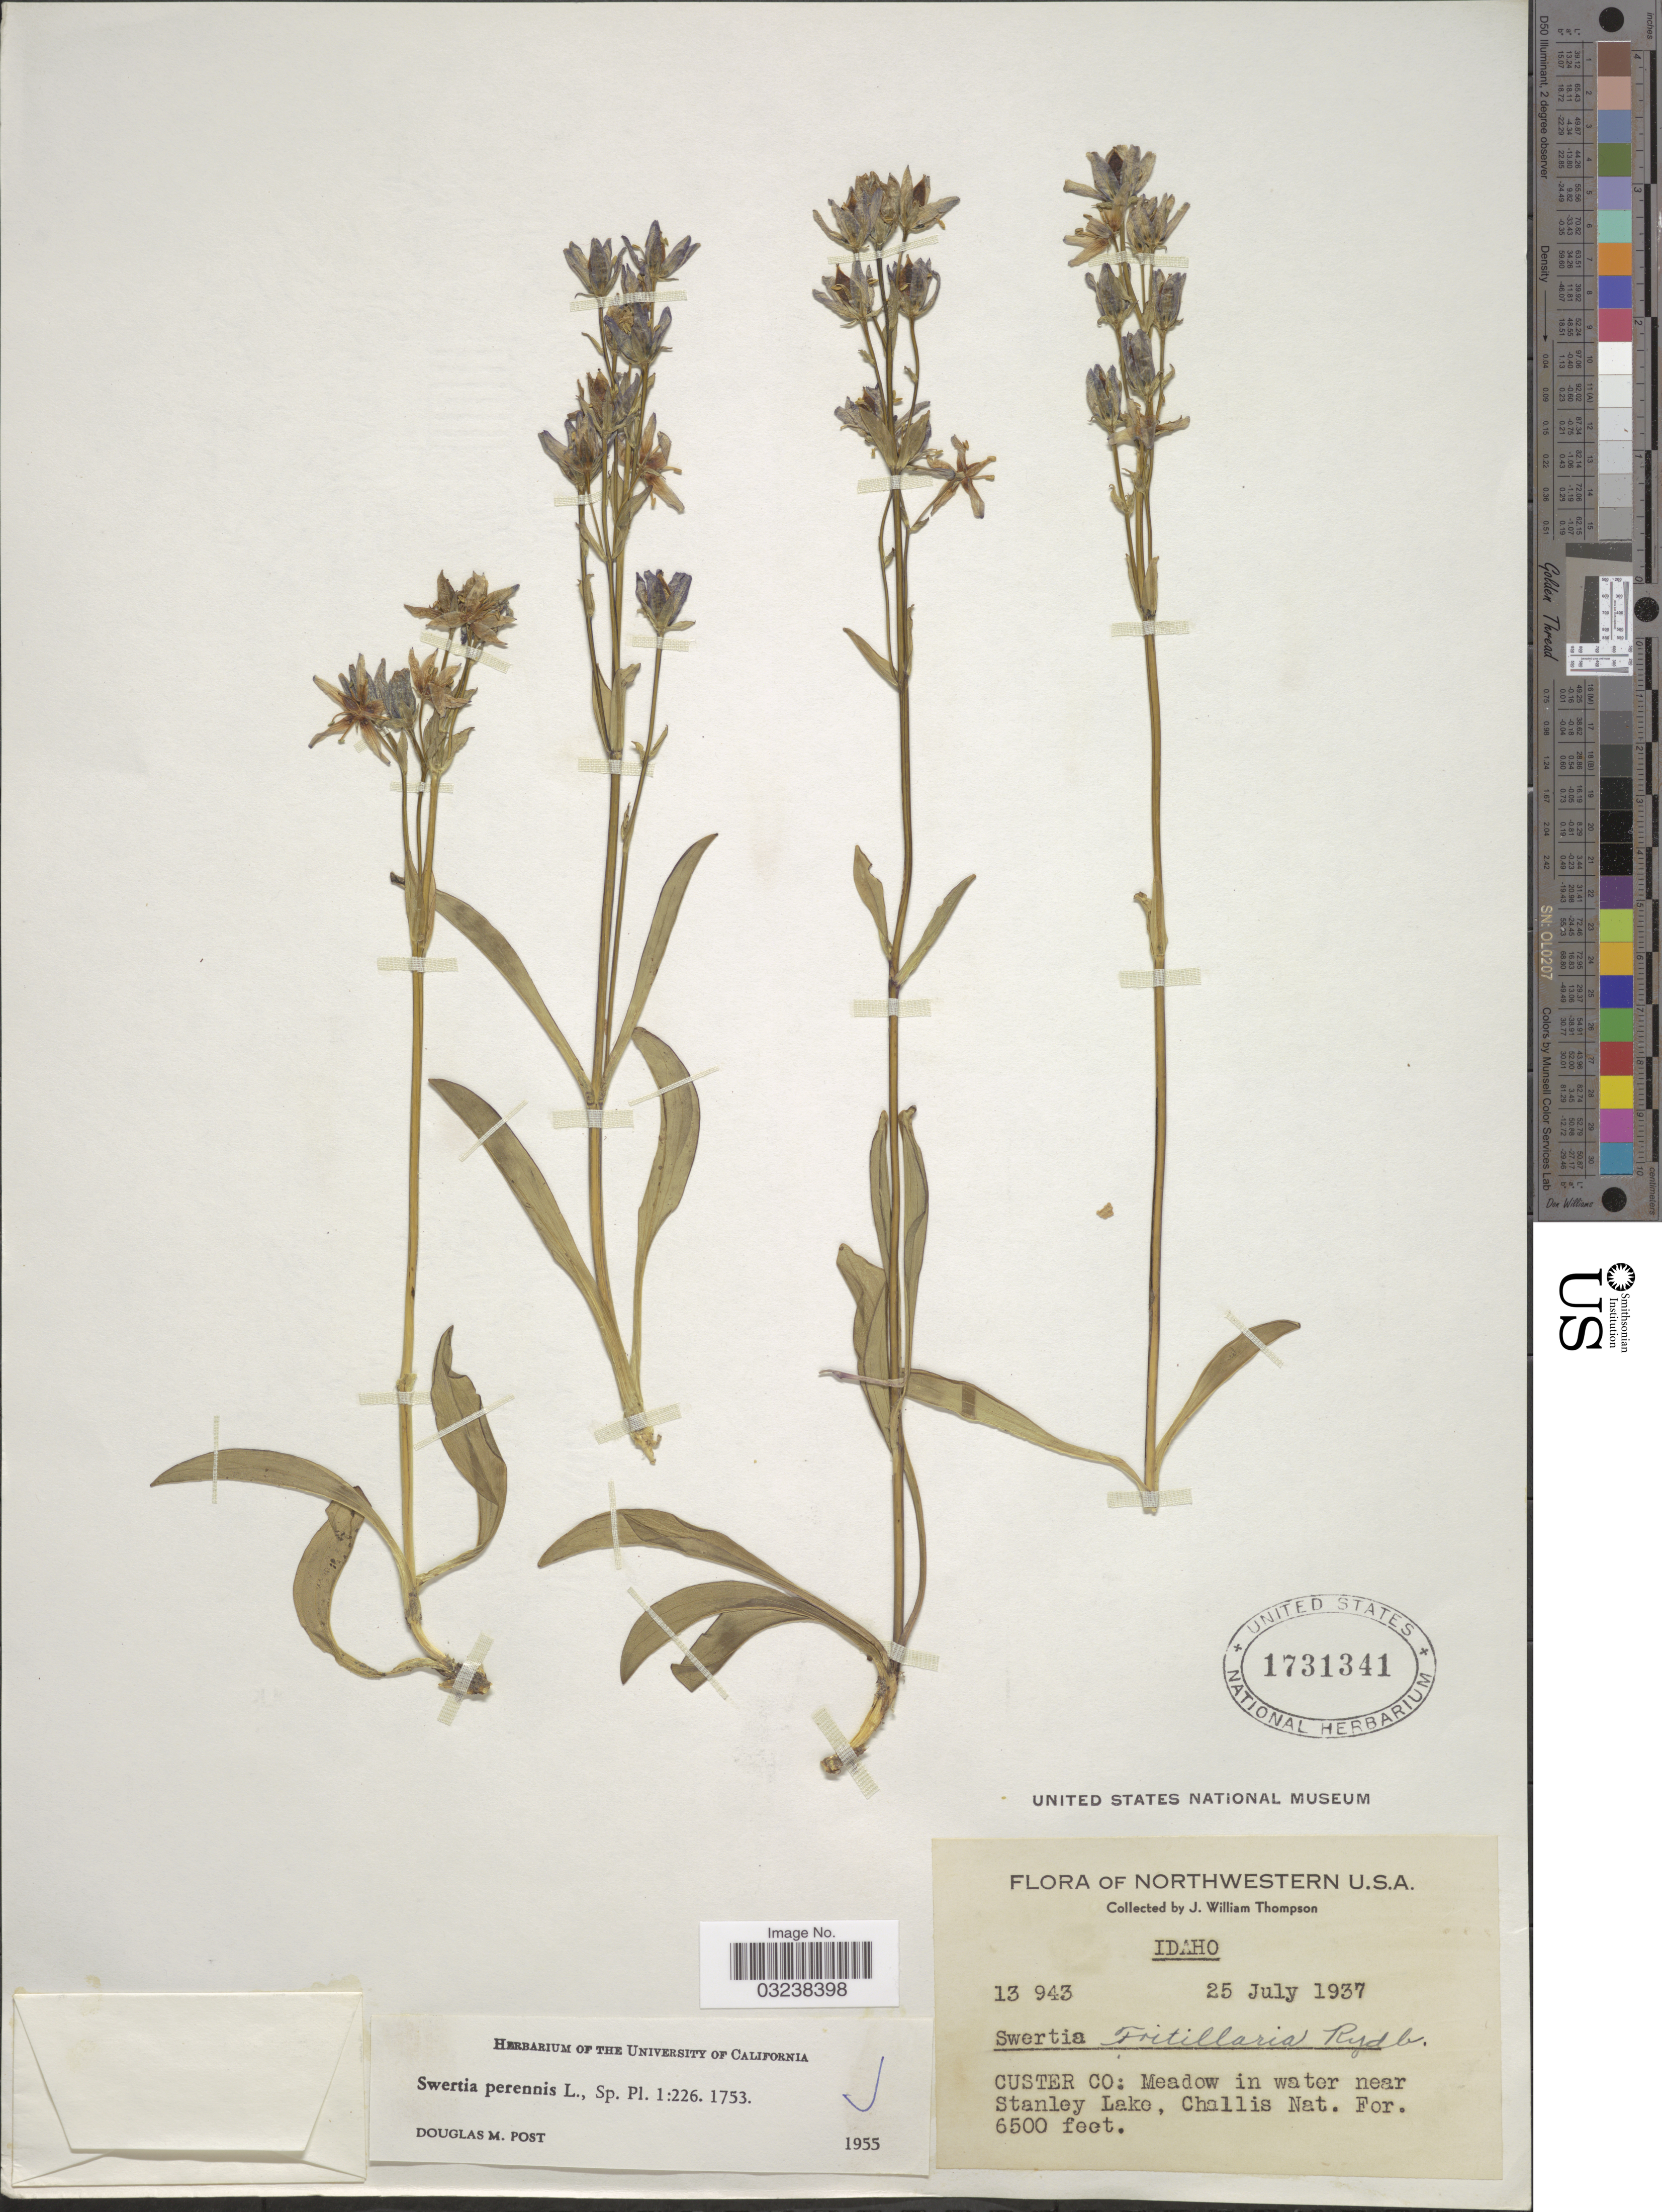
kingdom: Plantae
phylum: Tracheophyta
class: Magnoliopsida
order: Gentianales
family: Gentianaceae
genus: Swertia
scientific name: Swertia perennis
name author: L.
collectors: J. W. Thompson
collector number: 13943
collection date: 1937-07-25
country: United States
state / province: Idaho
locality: Northwestern U. S. A. Custer Co: Meadow in water near Stanley Lake, Challis Nat. For.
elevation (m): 1981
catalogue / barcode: US 1731341